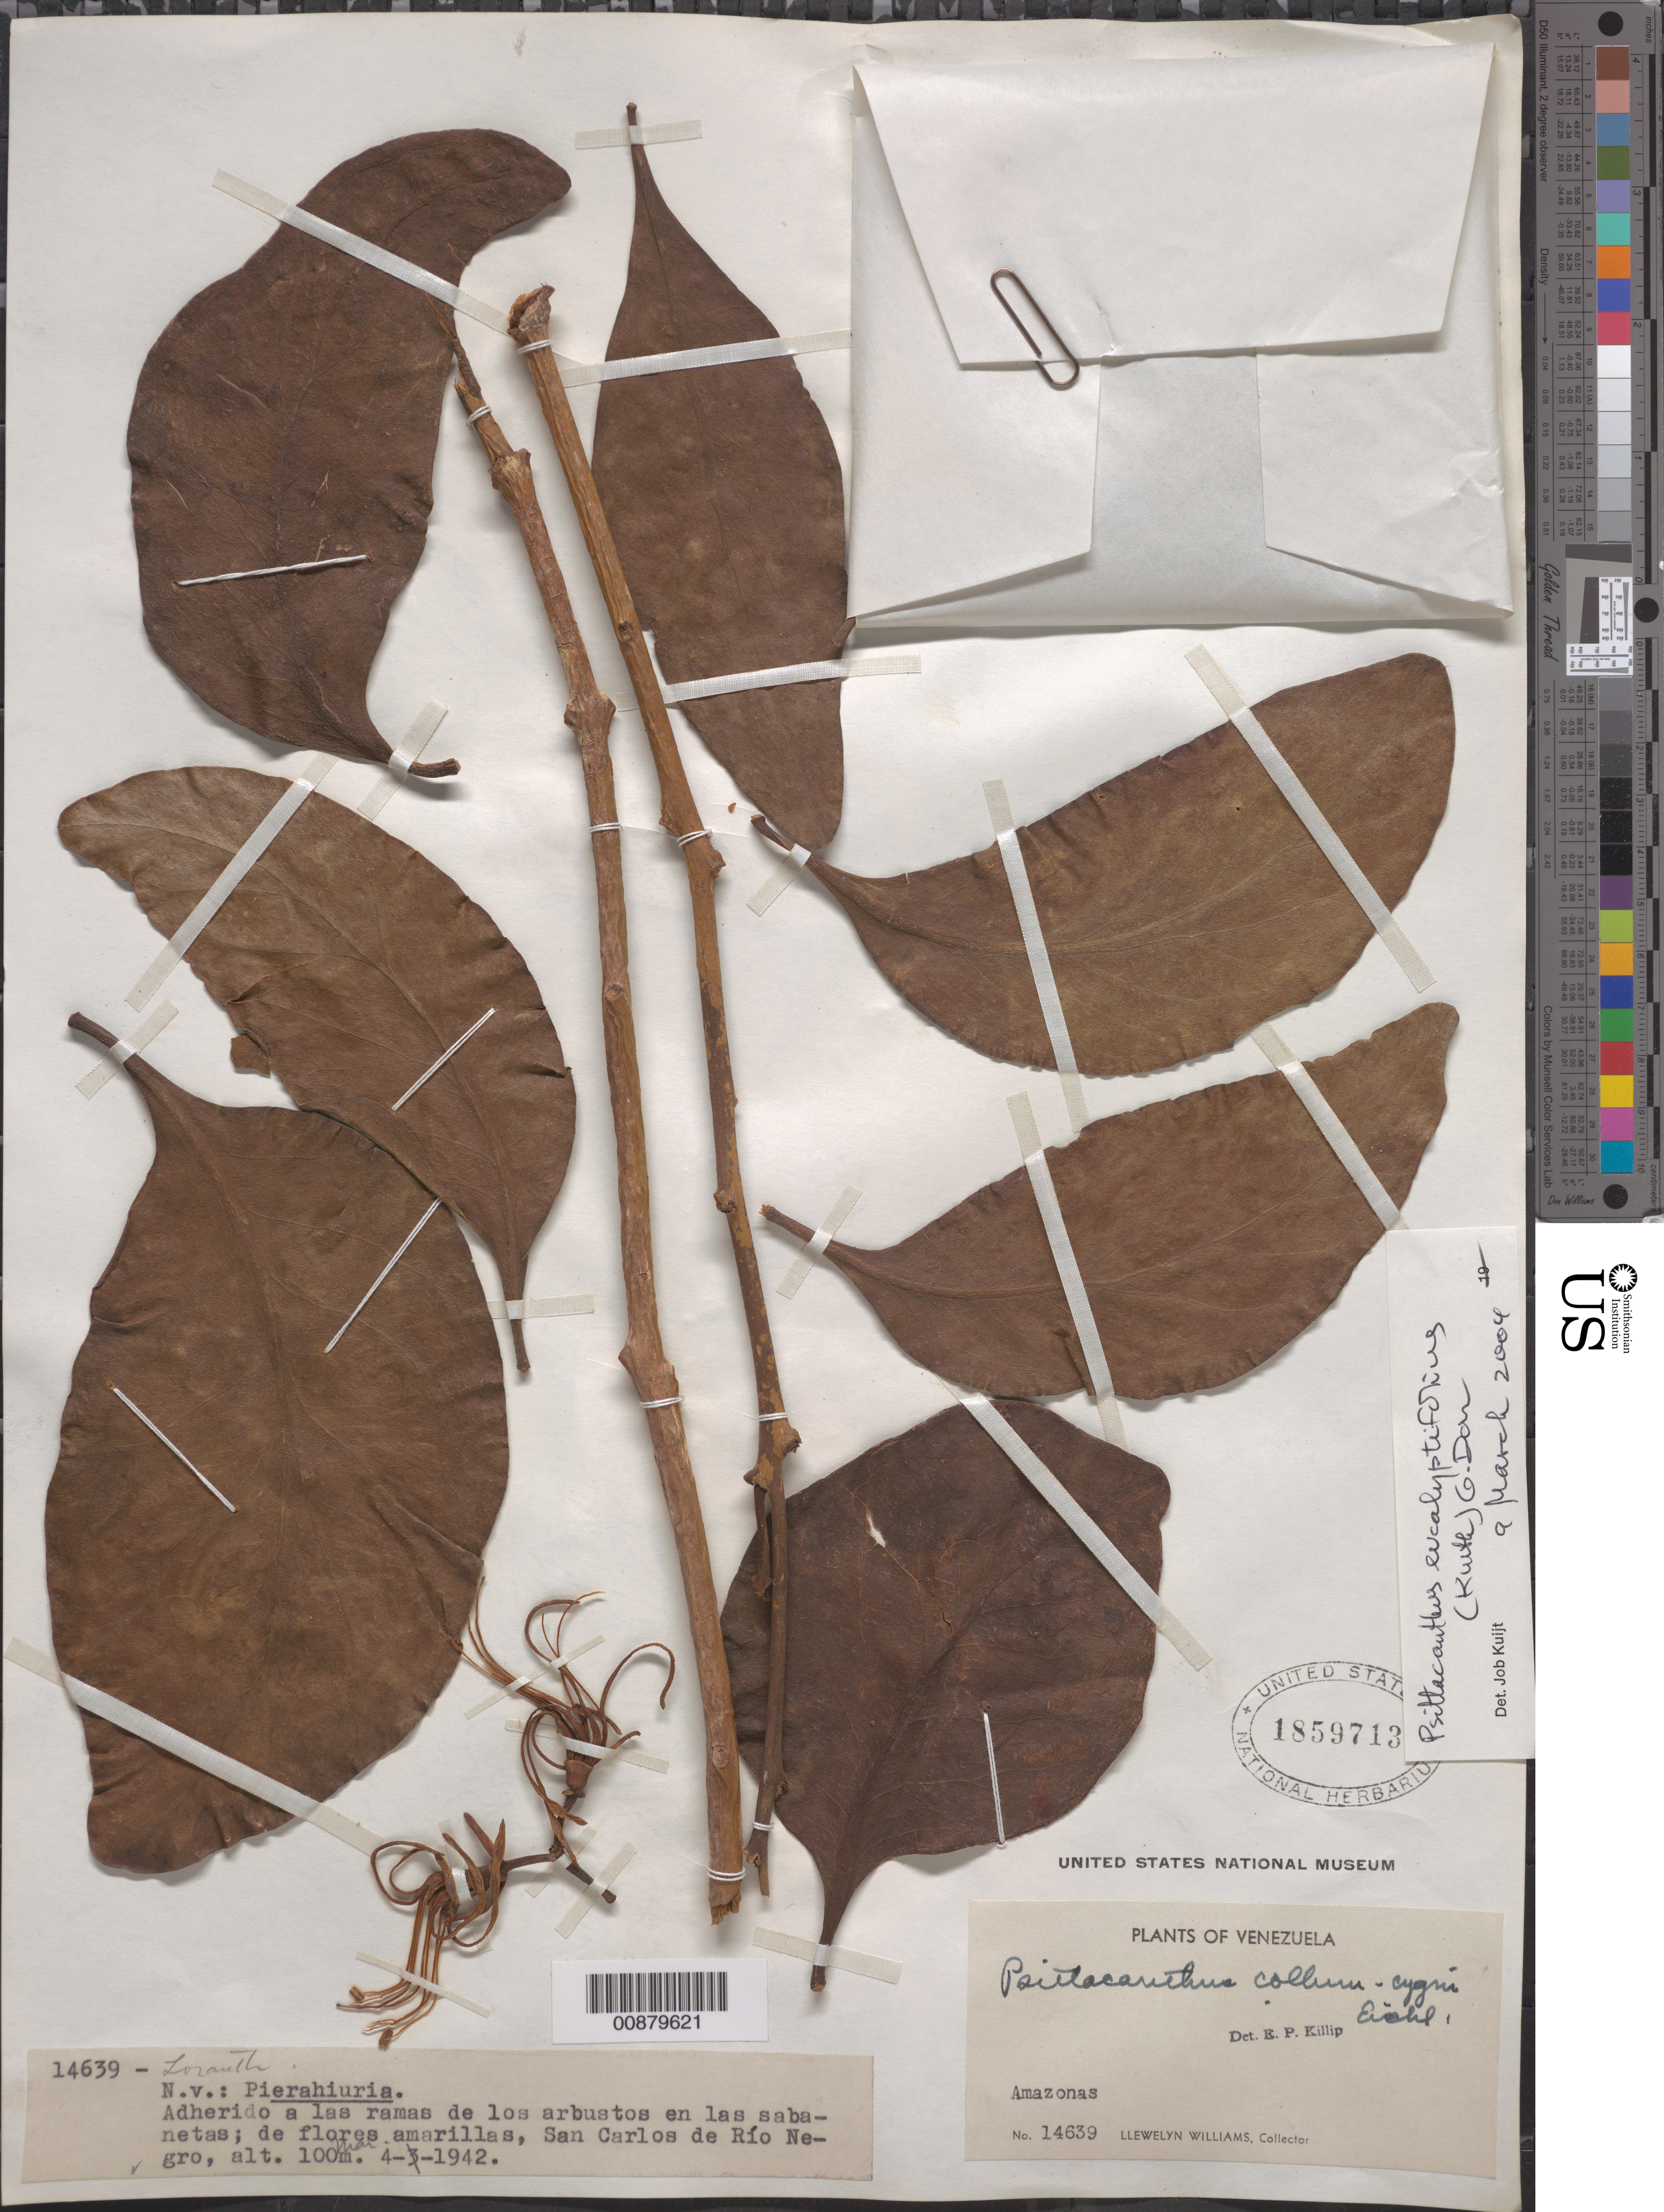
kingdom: Plantae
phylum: Tracheophyta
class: Magnoliopsida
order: Santalales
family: Loranthaceae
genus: Psittacanthus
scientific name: Psittacanthus eucalyptifolius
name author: (Kunth) G. Don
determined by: Kuijt, Job, (CANADA)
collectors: Ll. Williams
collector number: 14639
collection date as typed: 4-Mar-42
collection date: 1942-03-04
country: Venezuela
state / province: Amazonas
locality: San Carlos de Río Negro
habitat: Adherido a las ramas de los arbustos en las sabanetas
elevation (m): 100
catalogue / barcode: US 1859713